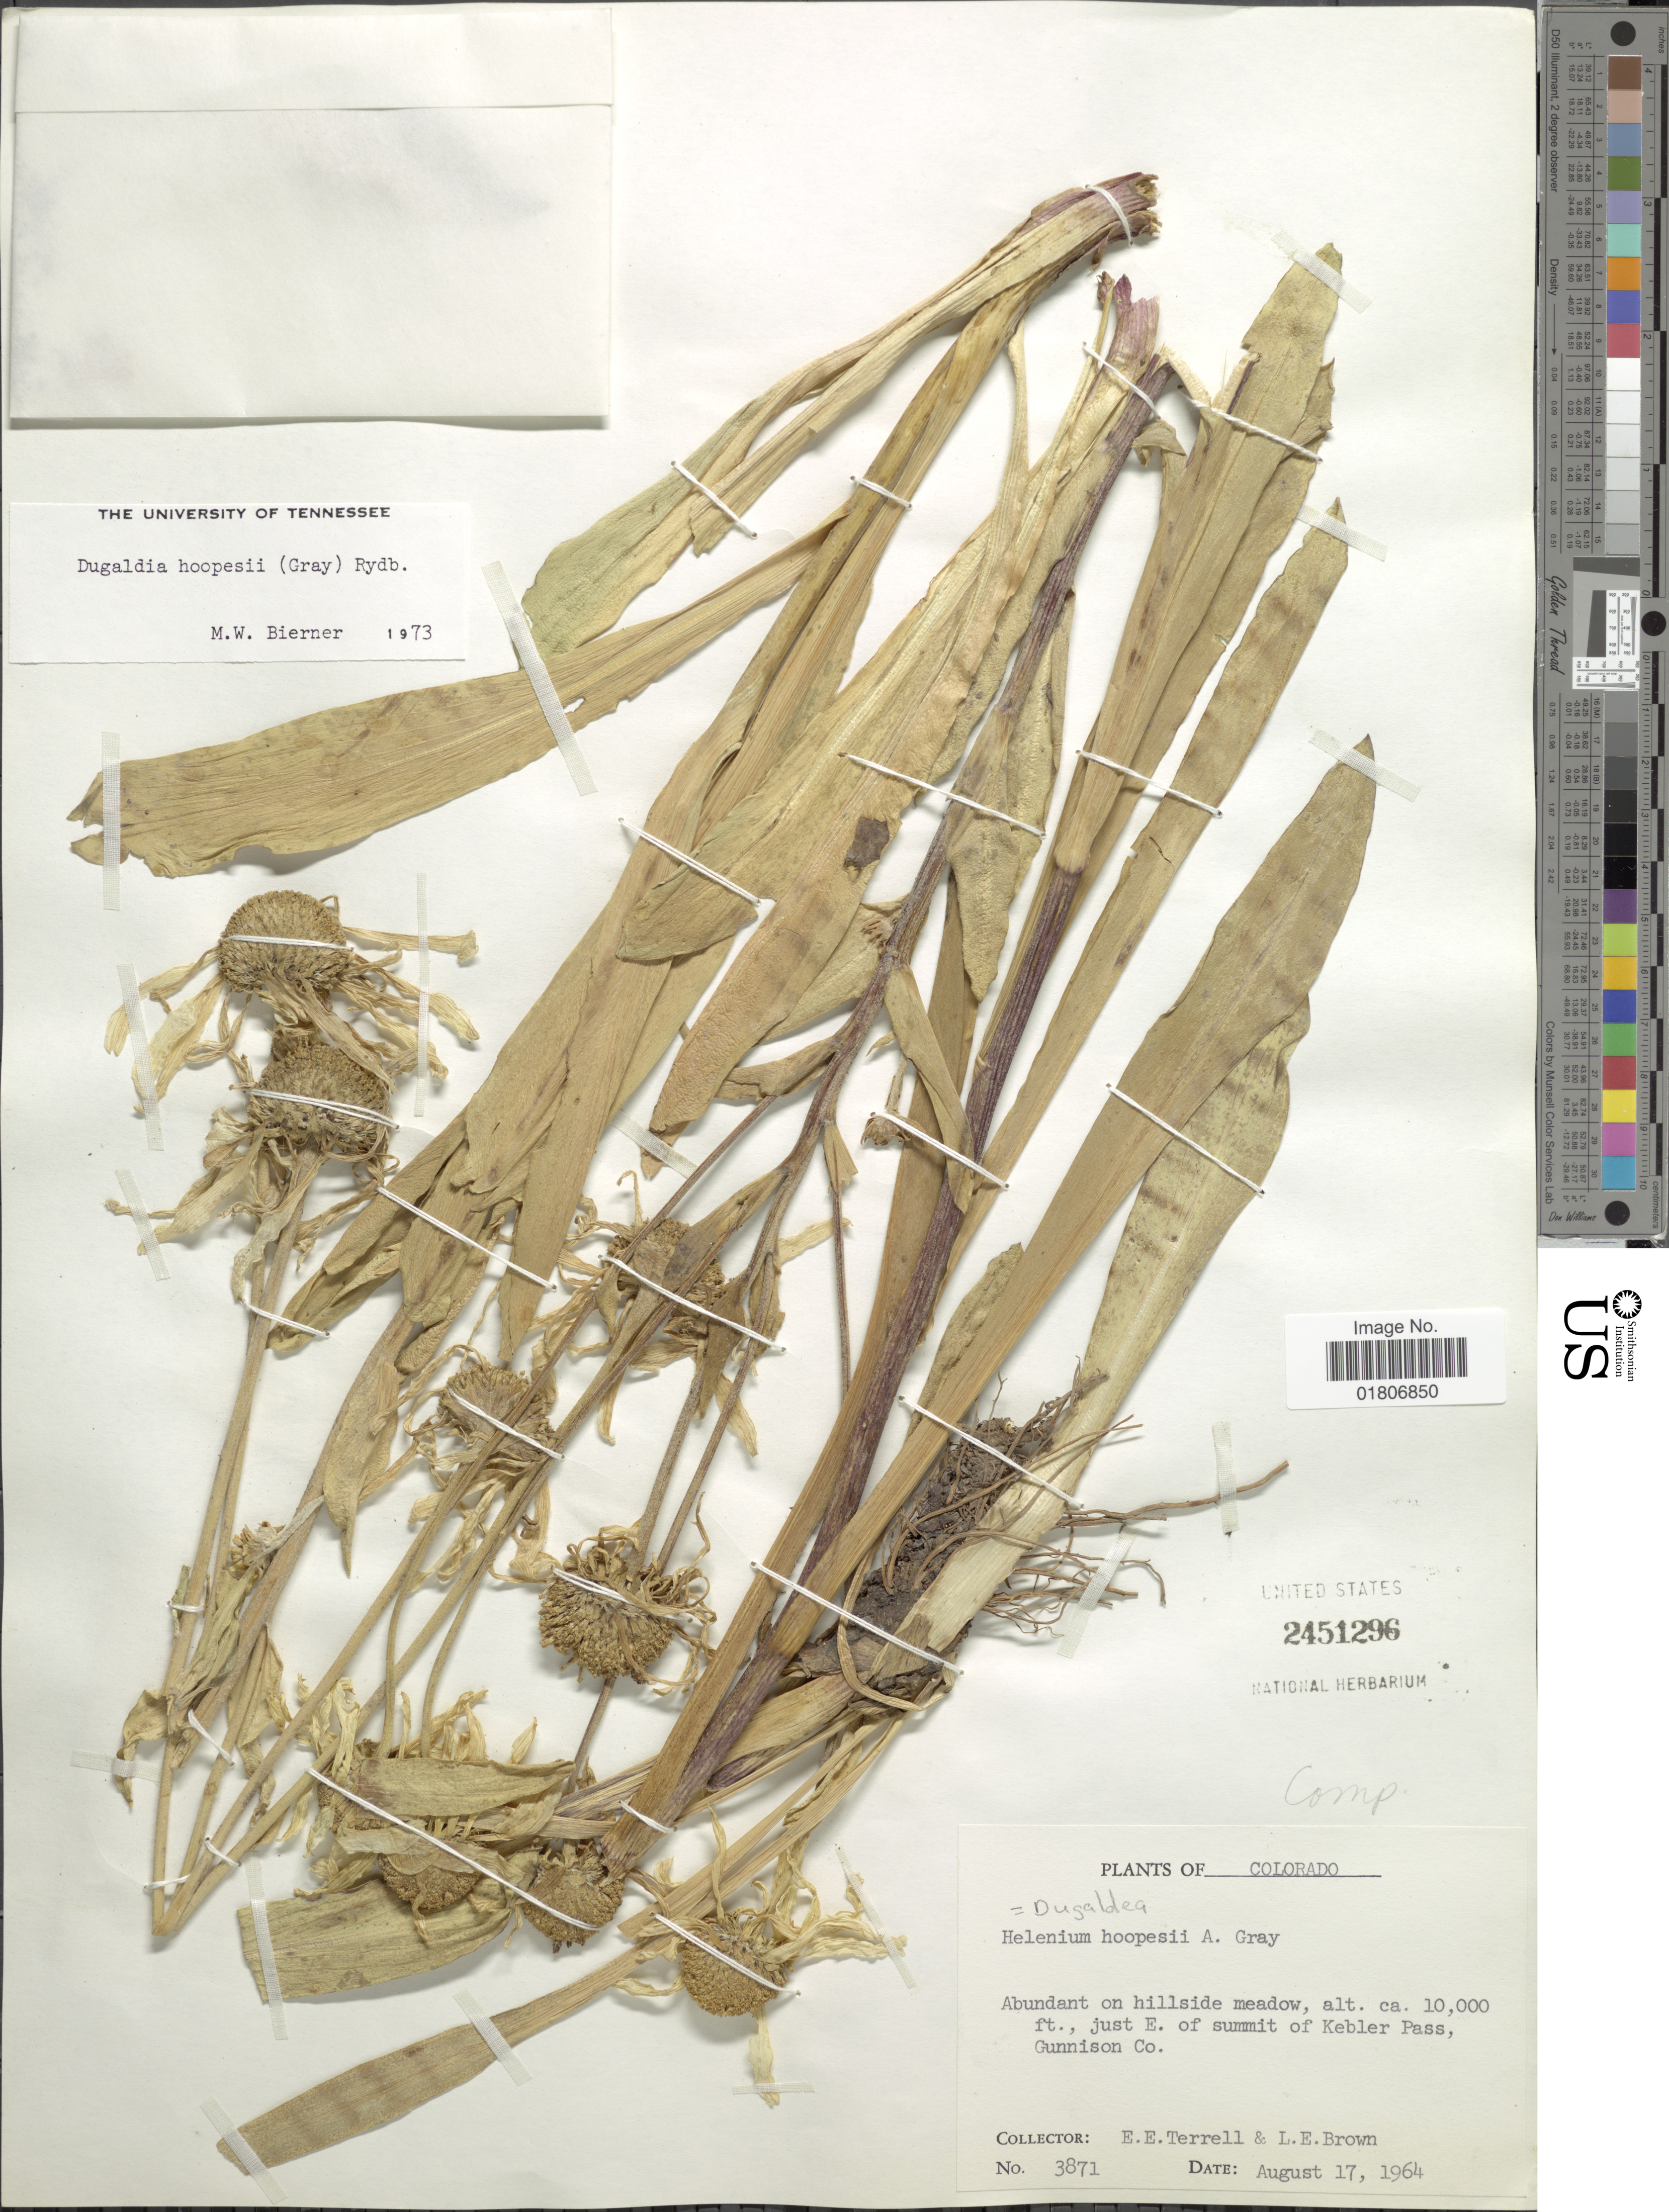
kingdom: Plantae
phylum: Tracheophyta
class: Magnoliopsida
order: Asterales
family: Asteraceae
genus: Dugaldia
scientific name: Dugaldia hoopesii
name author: (A. Gray) Rydb.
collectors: E. E. Terrell & L. E. Brown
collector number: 3871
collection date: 1964-08-17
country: United States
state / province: Colorado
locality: Just E. of summit of Kebler Pass, Gunnison Co.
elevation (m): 3048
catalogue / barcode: US 2451296